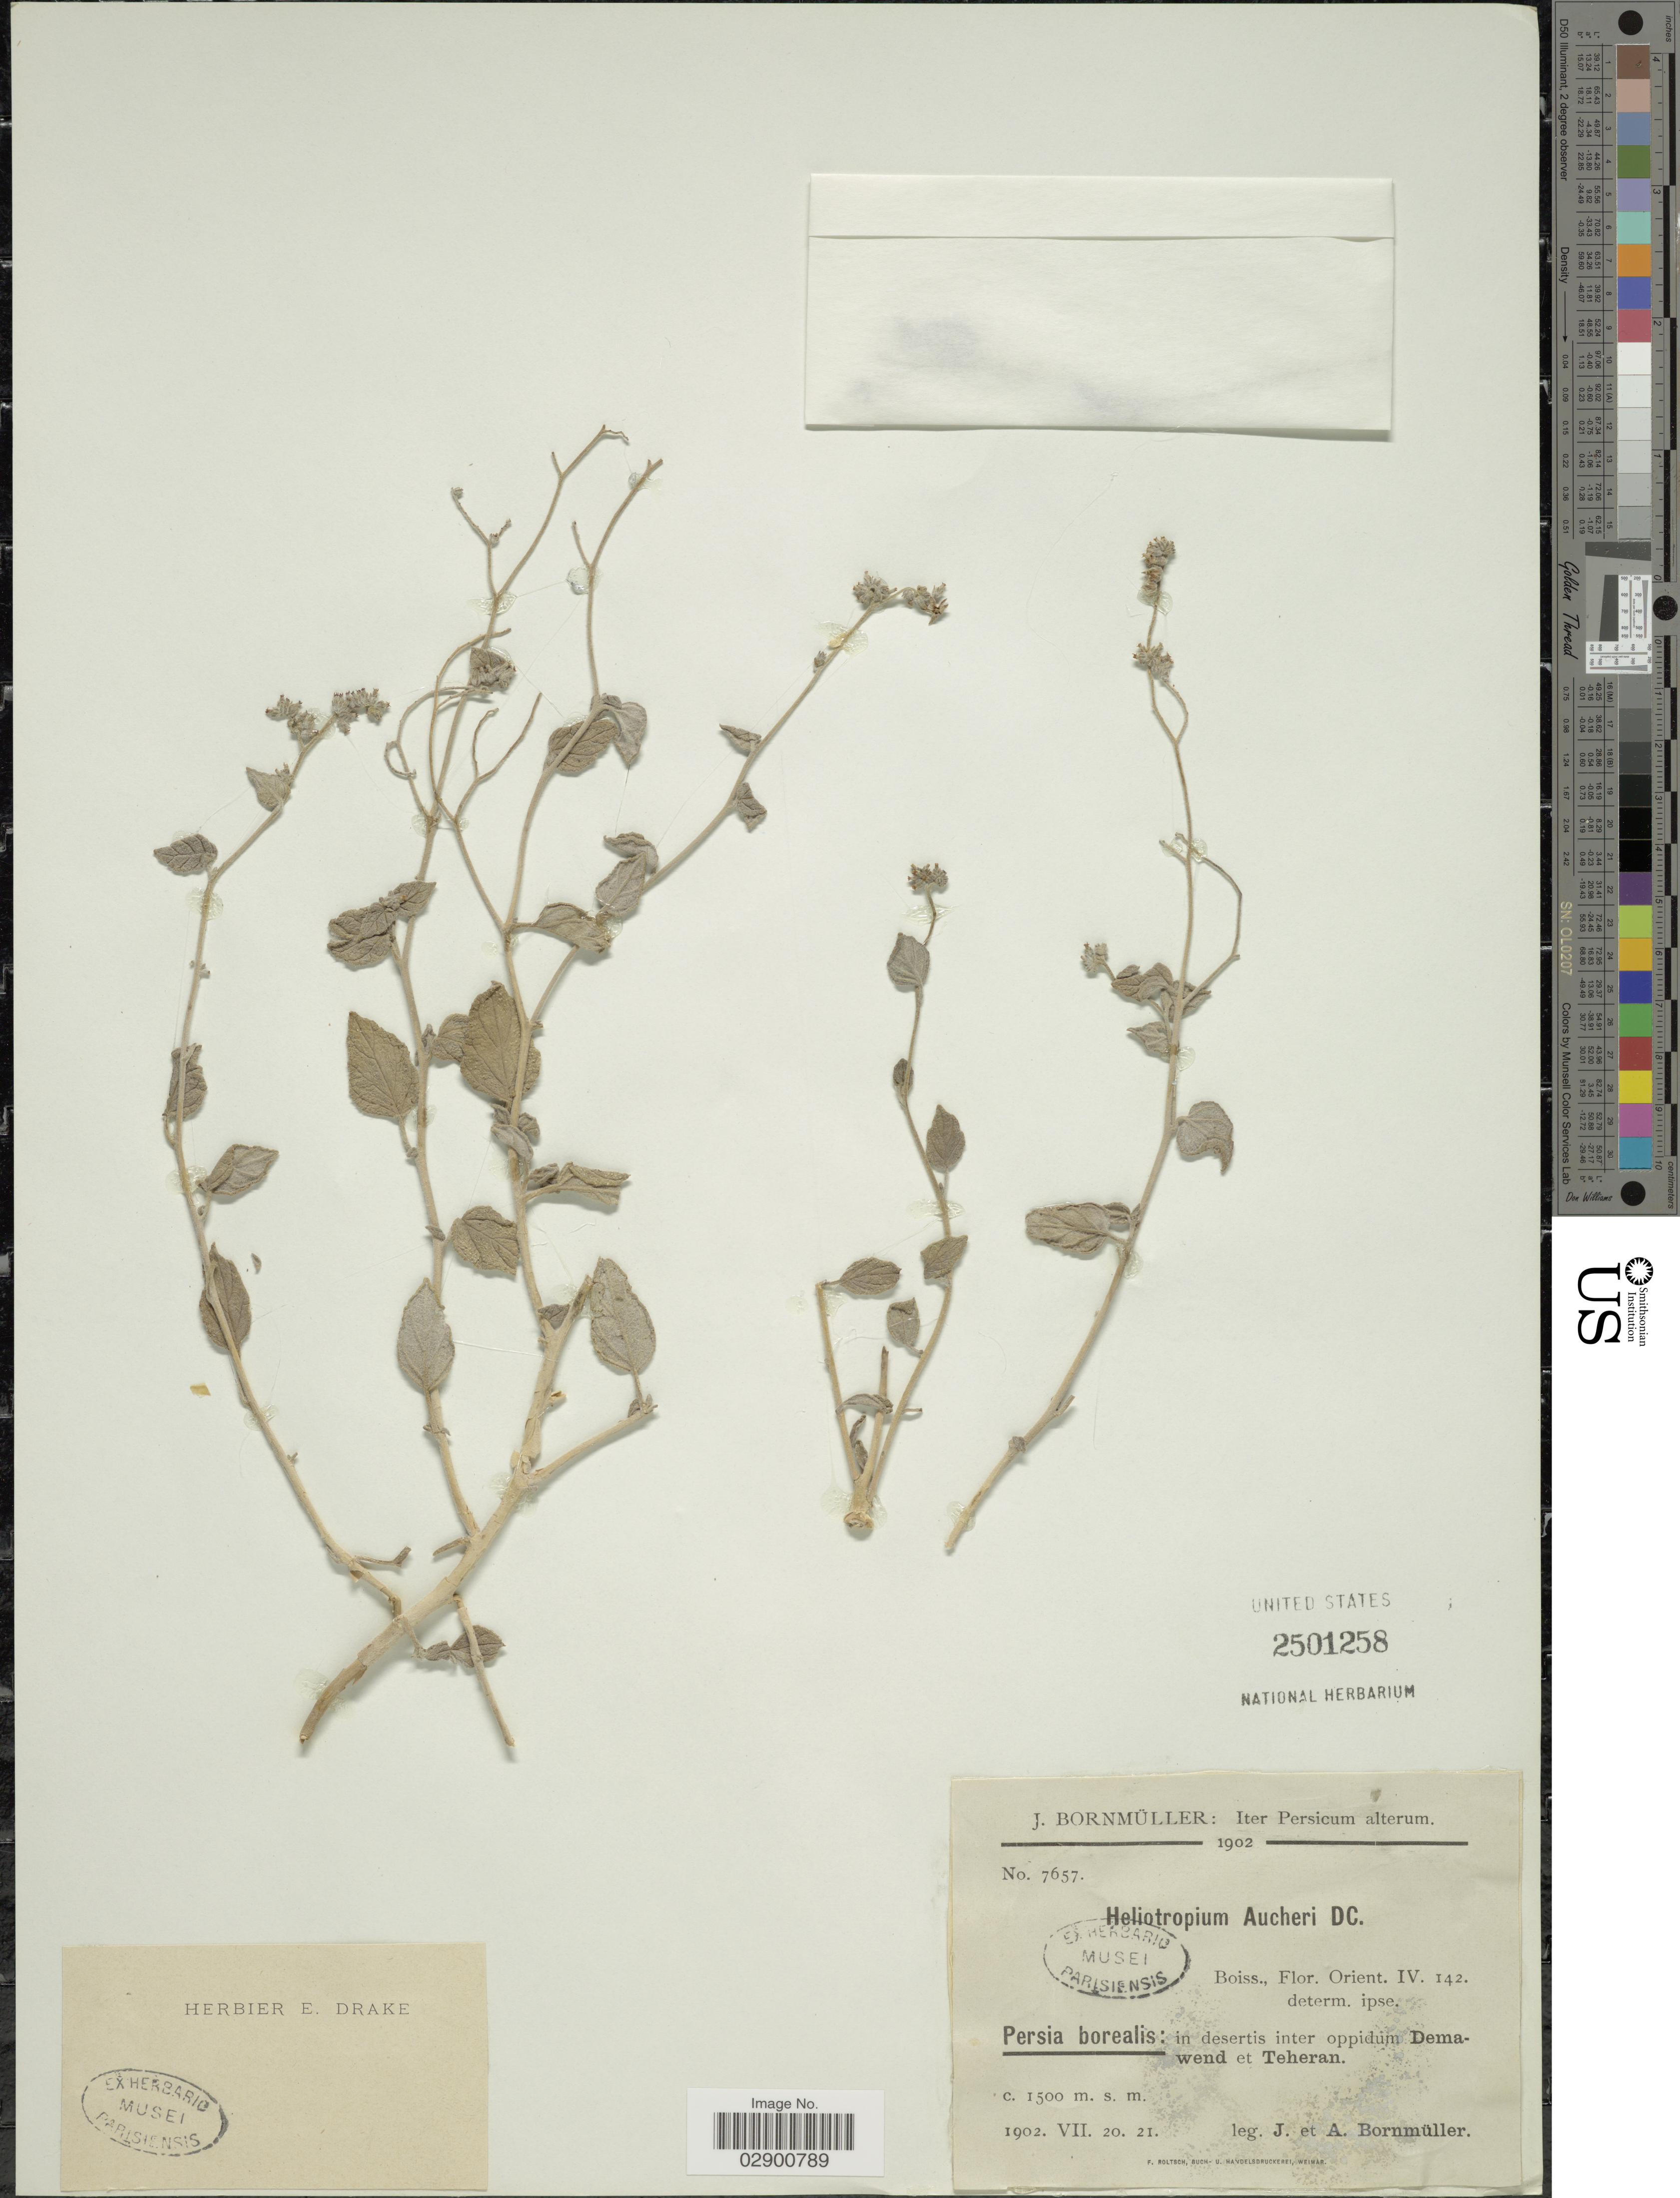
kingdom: Plantae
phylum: Tracheophyta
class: Magnoliopsida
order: Boraginales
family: Heliotropiaceae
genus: Heliotropium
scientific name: Heliotropium aucheri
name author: DC.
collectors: J. Bornmüller & A. Bornmüller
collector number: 7657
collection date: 1902-07-20/1902-07-21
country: Iran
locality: Persia borealis: in desertis inter oppidum Demawend et Teheran.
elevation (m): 1500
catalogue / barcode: US 2501258